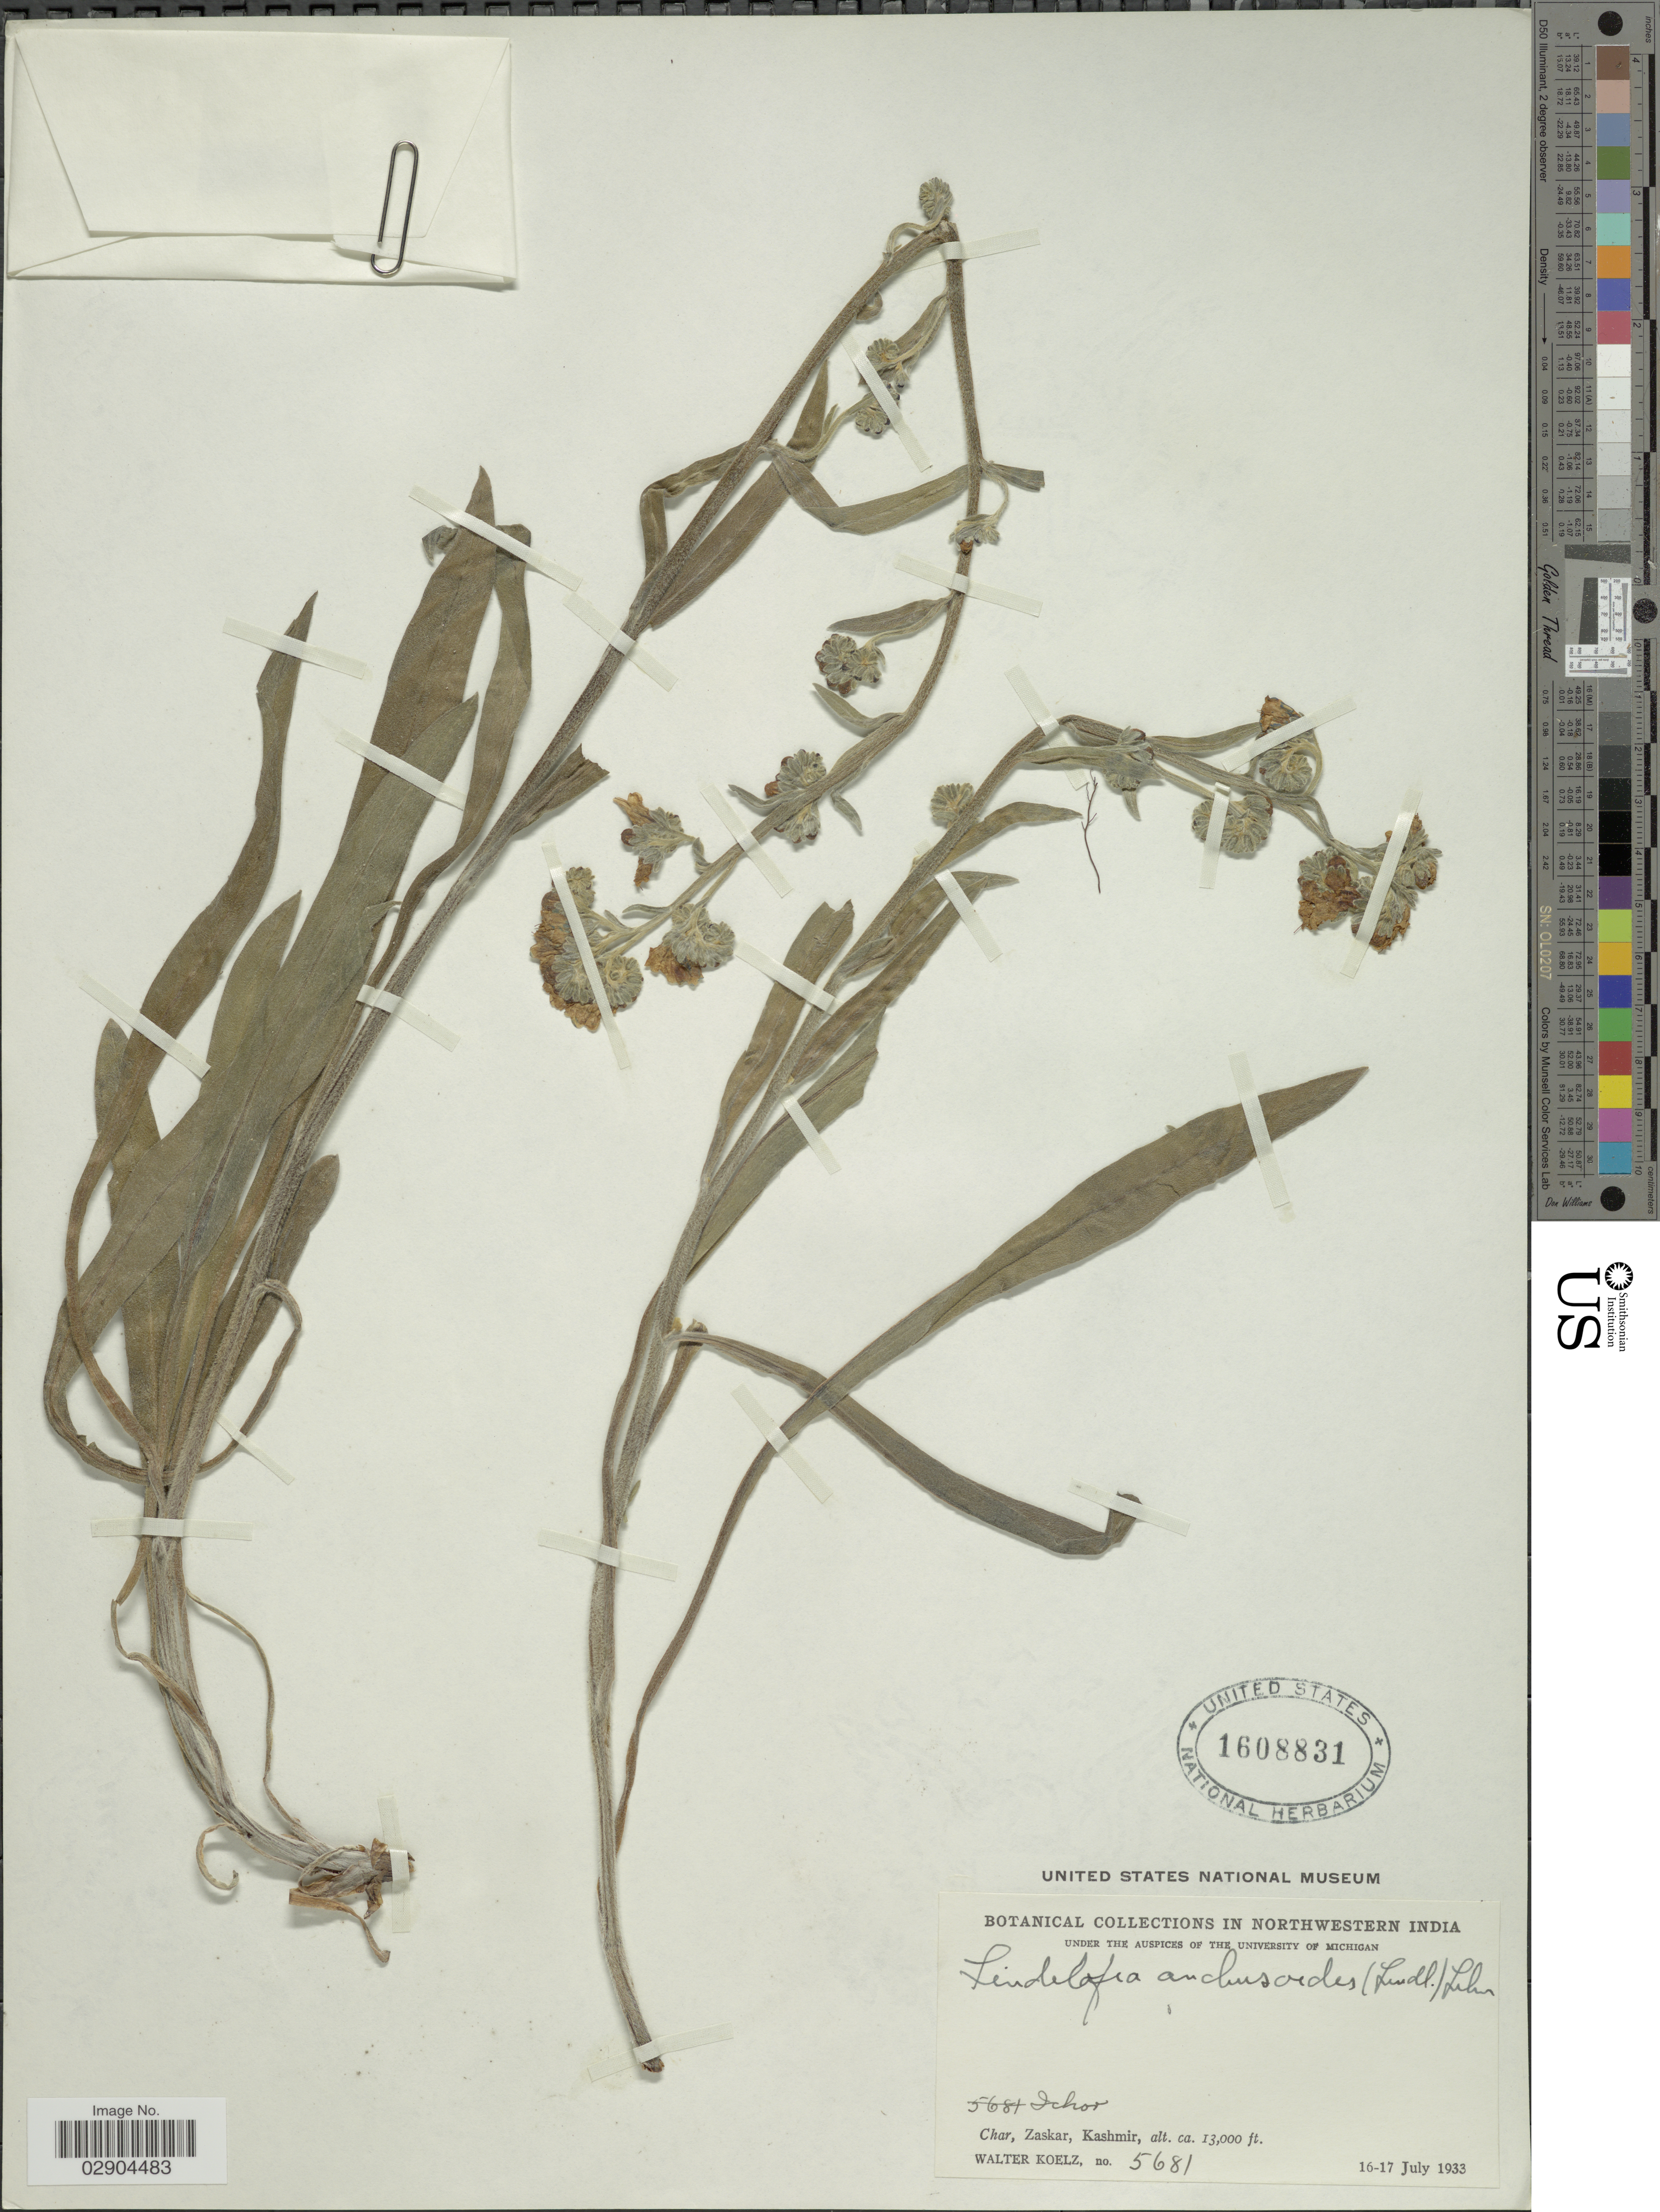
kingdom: Plantae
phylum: Tracheophyta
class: Magnoliopsida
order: Boraginales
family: Boraginaceae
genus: Lindelofia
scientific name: Lindelofia macrostyla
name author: (Bunge) Popov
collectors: W. N. Koelz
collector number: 5681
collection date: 1933-07-16/1933-07-17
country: India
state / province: Jammu and Kashmir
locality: In Northwestern India. Ichor. Char, Zaskar, Kashmir.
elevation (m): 3962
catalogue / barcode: US 1608831